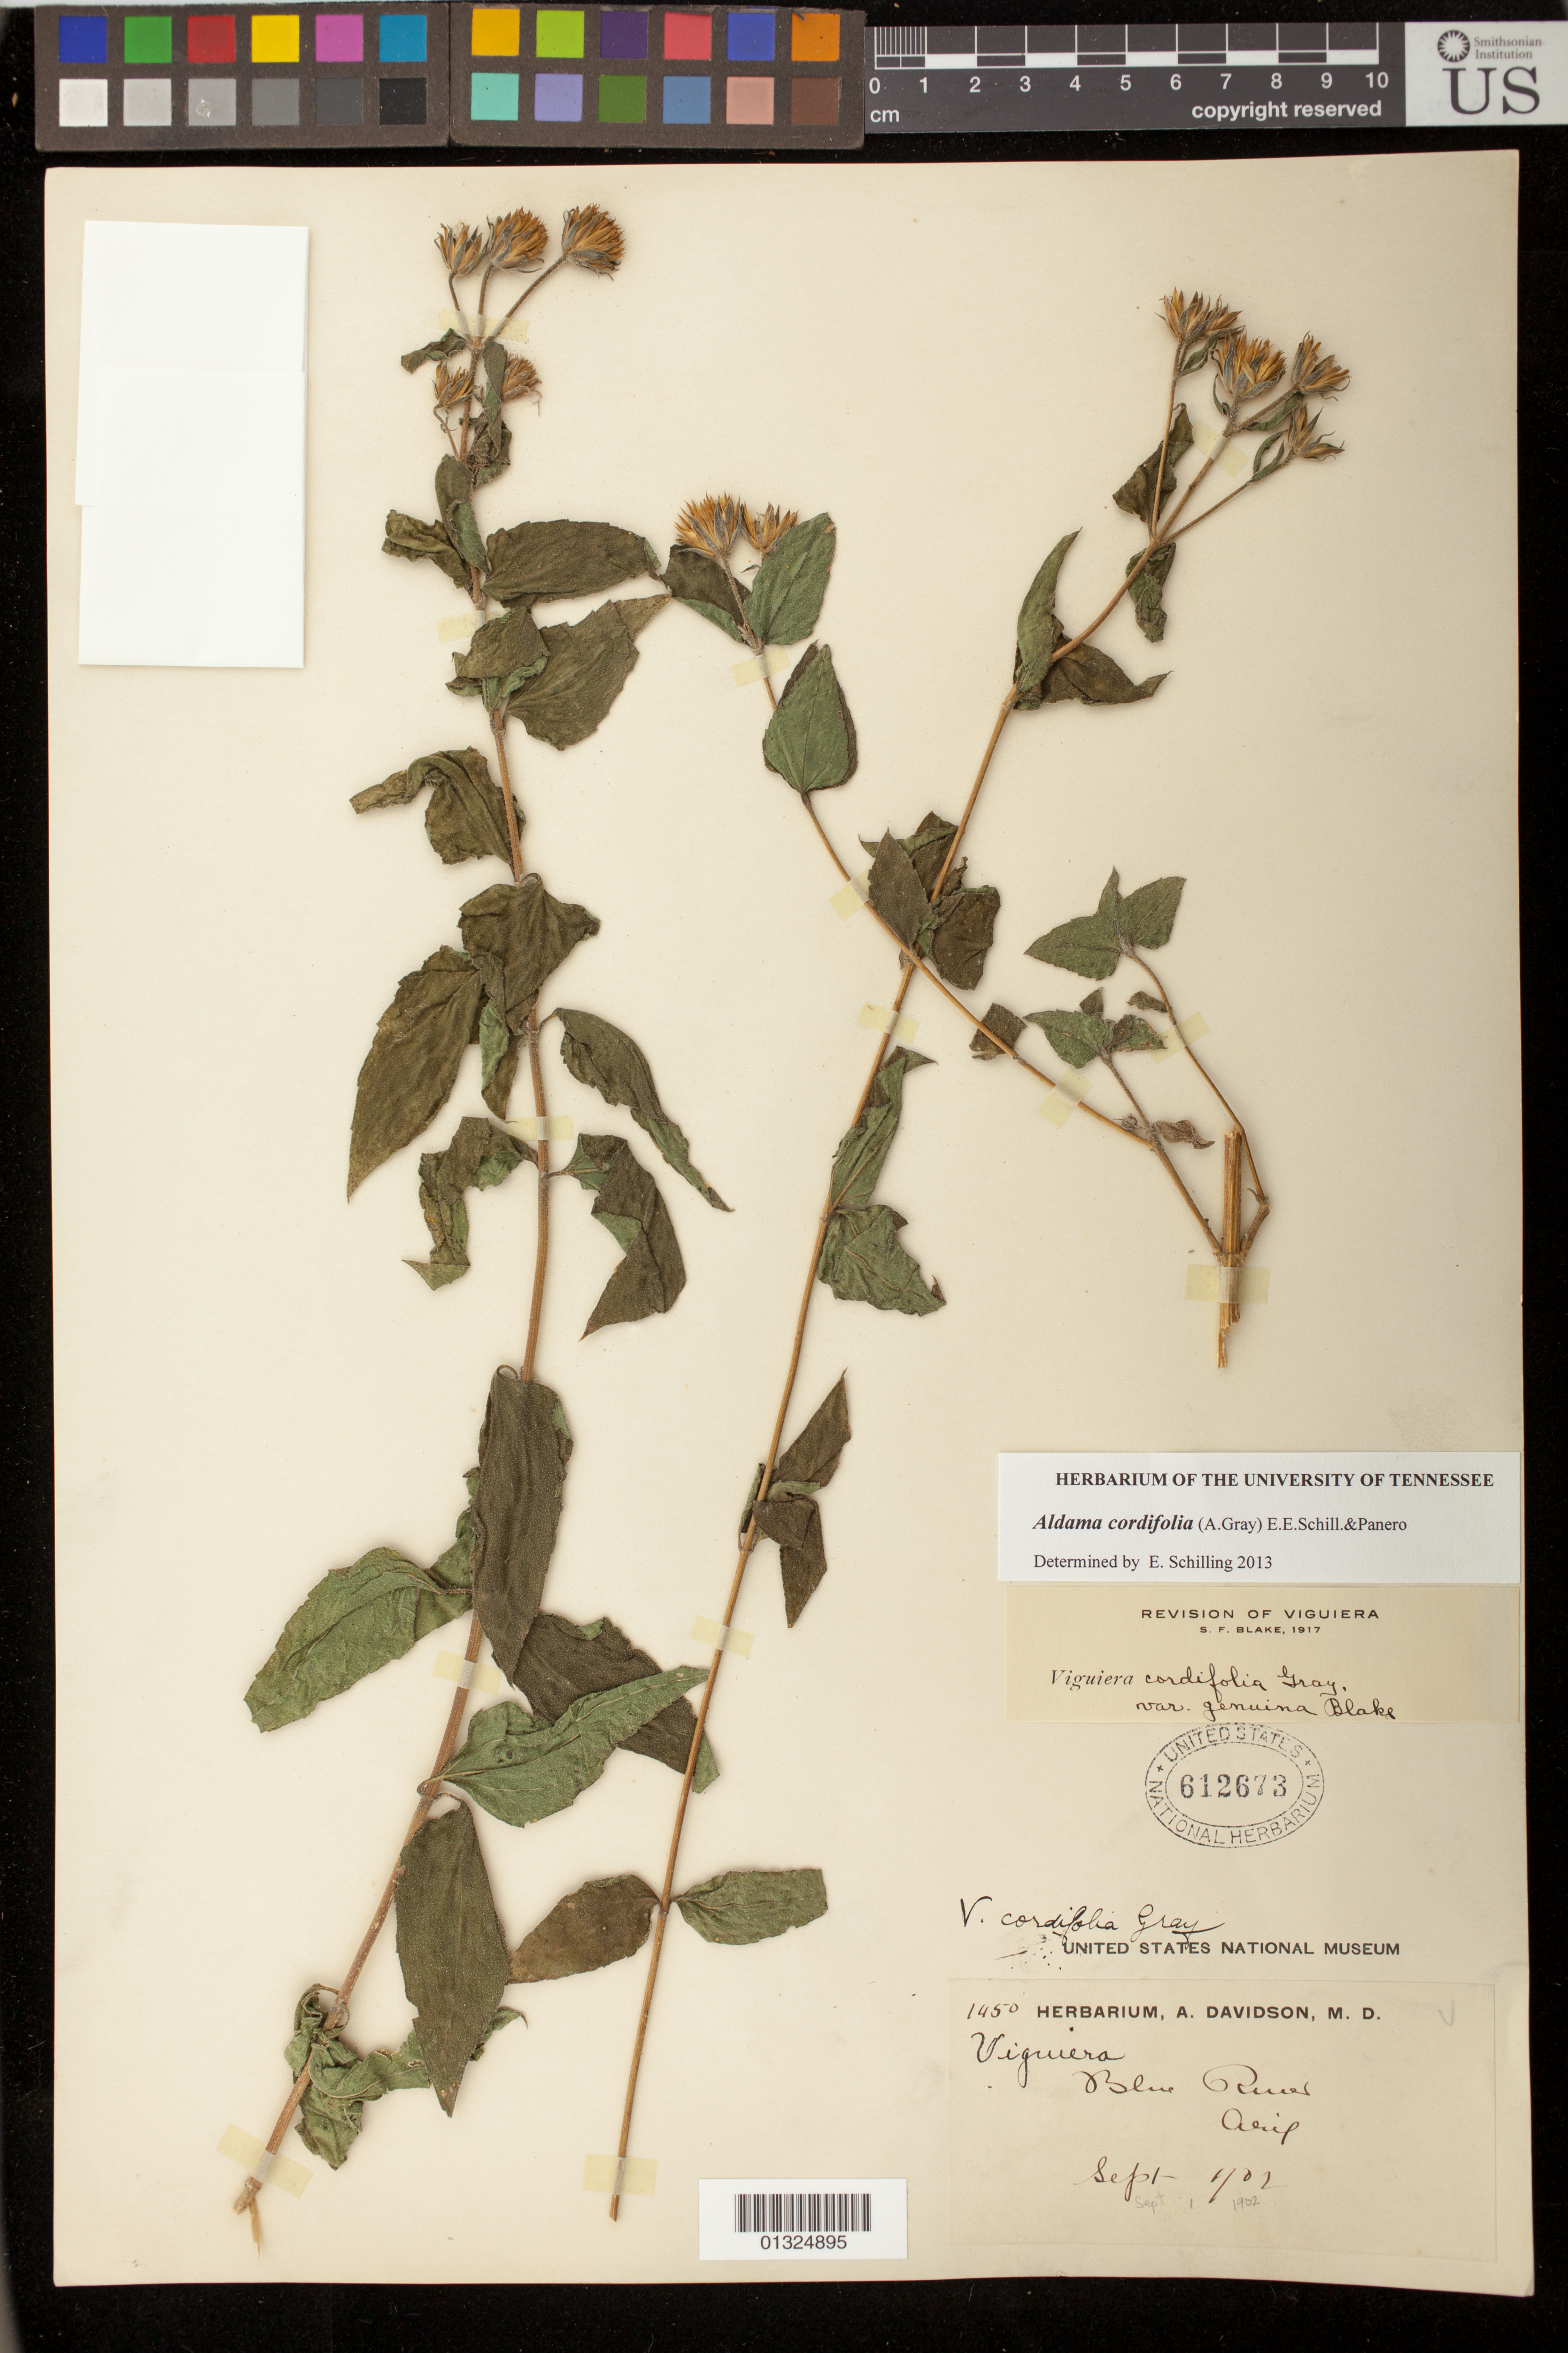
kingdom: Plantae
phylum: Tracheophyta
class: Magnoliopsida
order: Asterales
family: Asteraceae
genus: Aldama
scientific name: Aldama cordifolia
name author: (A. Gray) E.E. Schill. & Panero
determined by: Schilling, E. E.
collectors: A. Davidson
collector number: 1450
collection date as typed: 1 September 1902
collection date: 1902-09-01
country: United States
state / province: Virginia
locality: Blue River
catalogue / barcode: US 612673